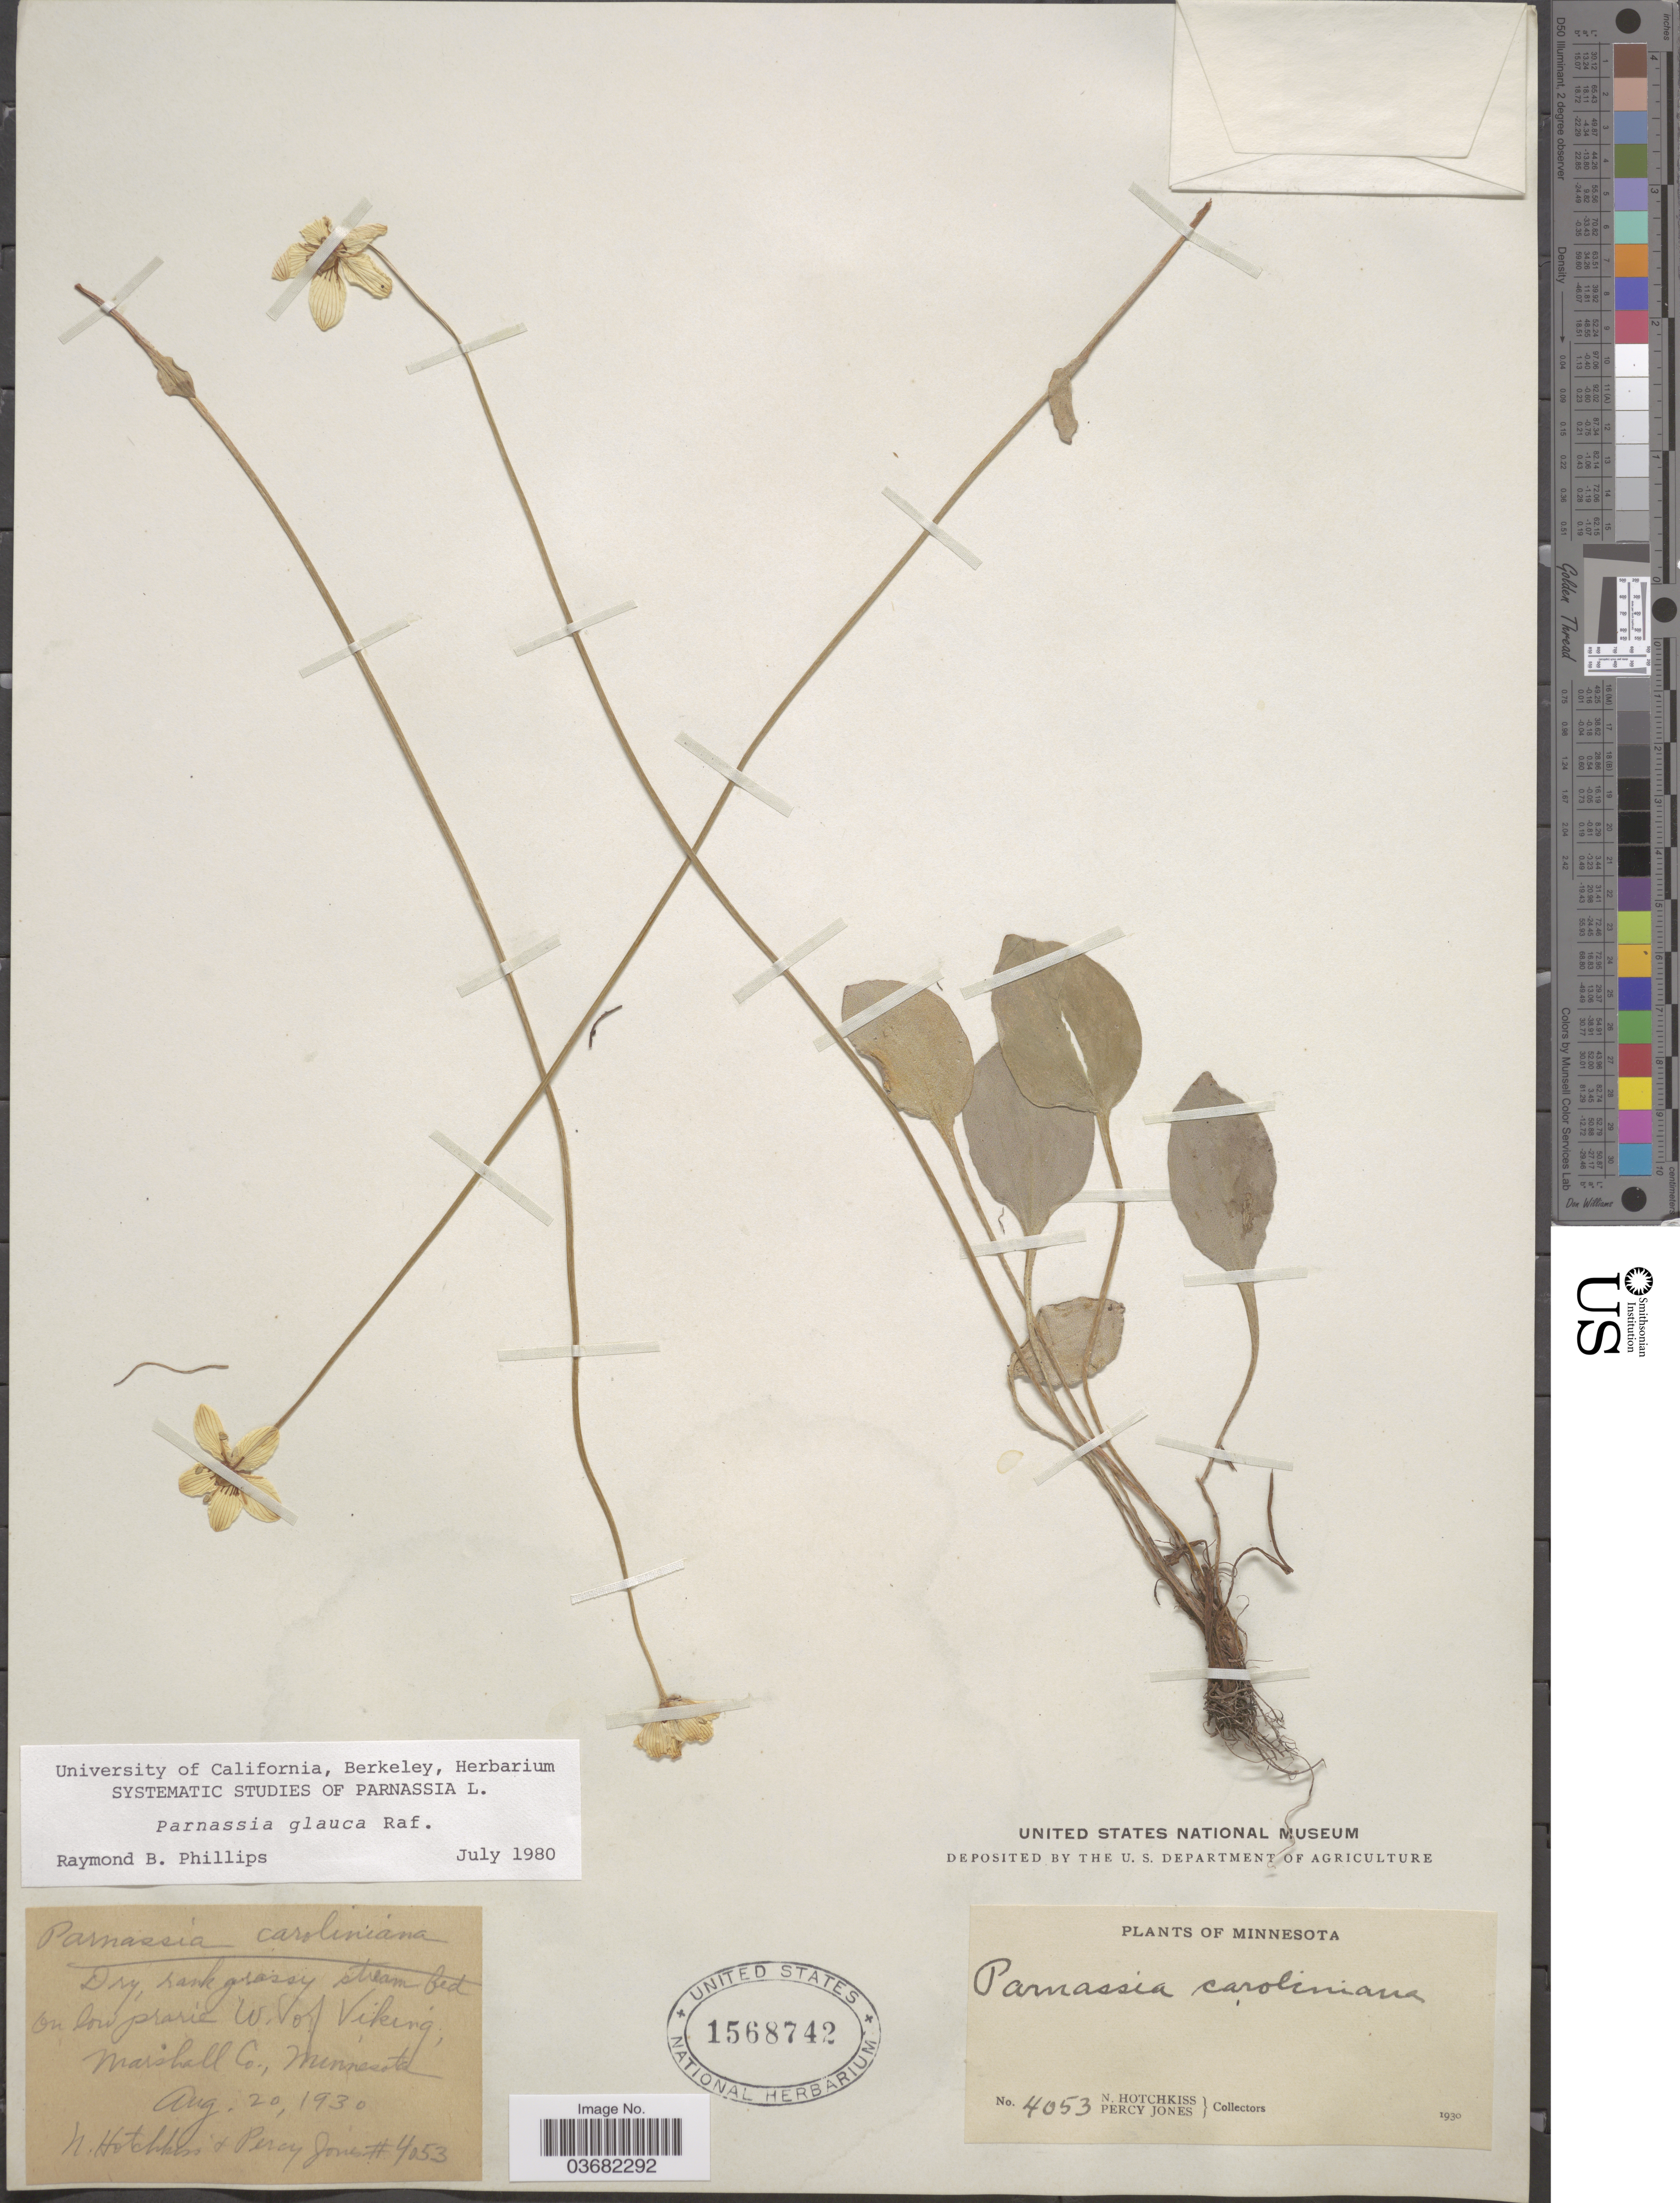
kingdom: Plantae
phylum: Tracheophyta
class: Magnoliopsida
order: Celastrales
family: Parnassiaceae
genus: Parnassia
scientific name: Parnassia glauca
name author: Raf.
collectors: N. Hotchkiss & P. Jones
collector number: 4053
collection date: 1930-08-20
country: United States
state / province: Minnesota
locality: Dry grassy stream bed on low prairie W. of Viking, Marshall Co.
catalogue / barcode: US 1568742